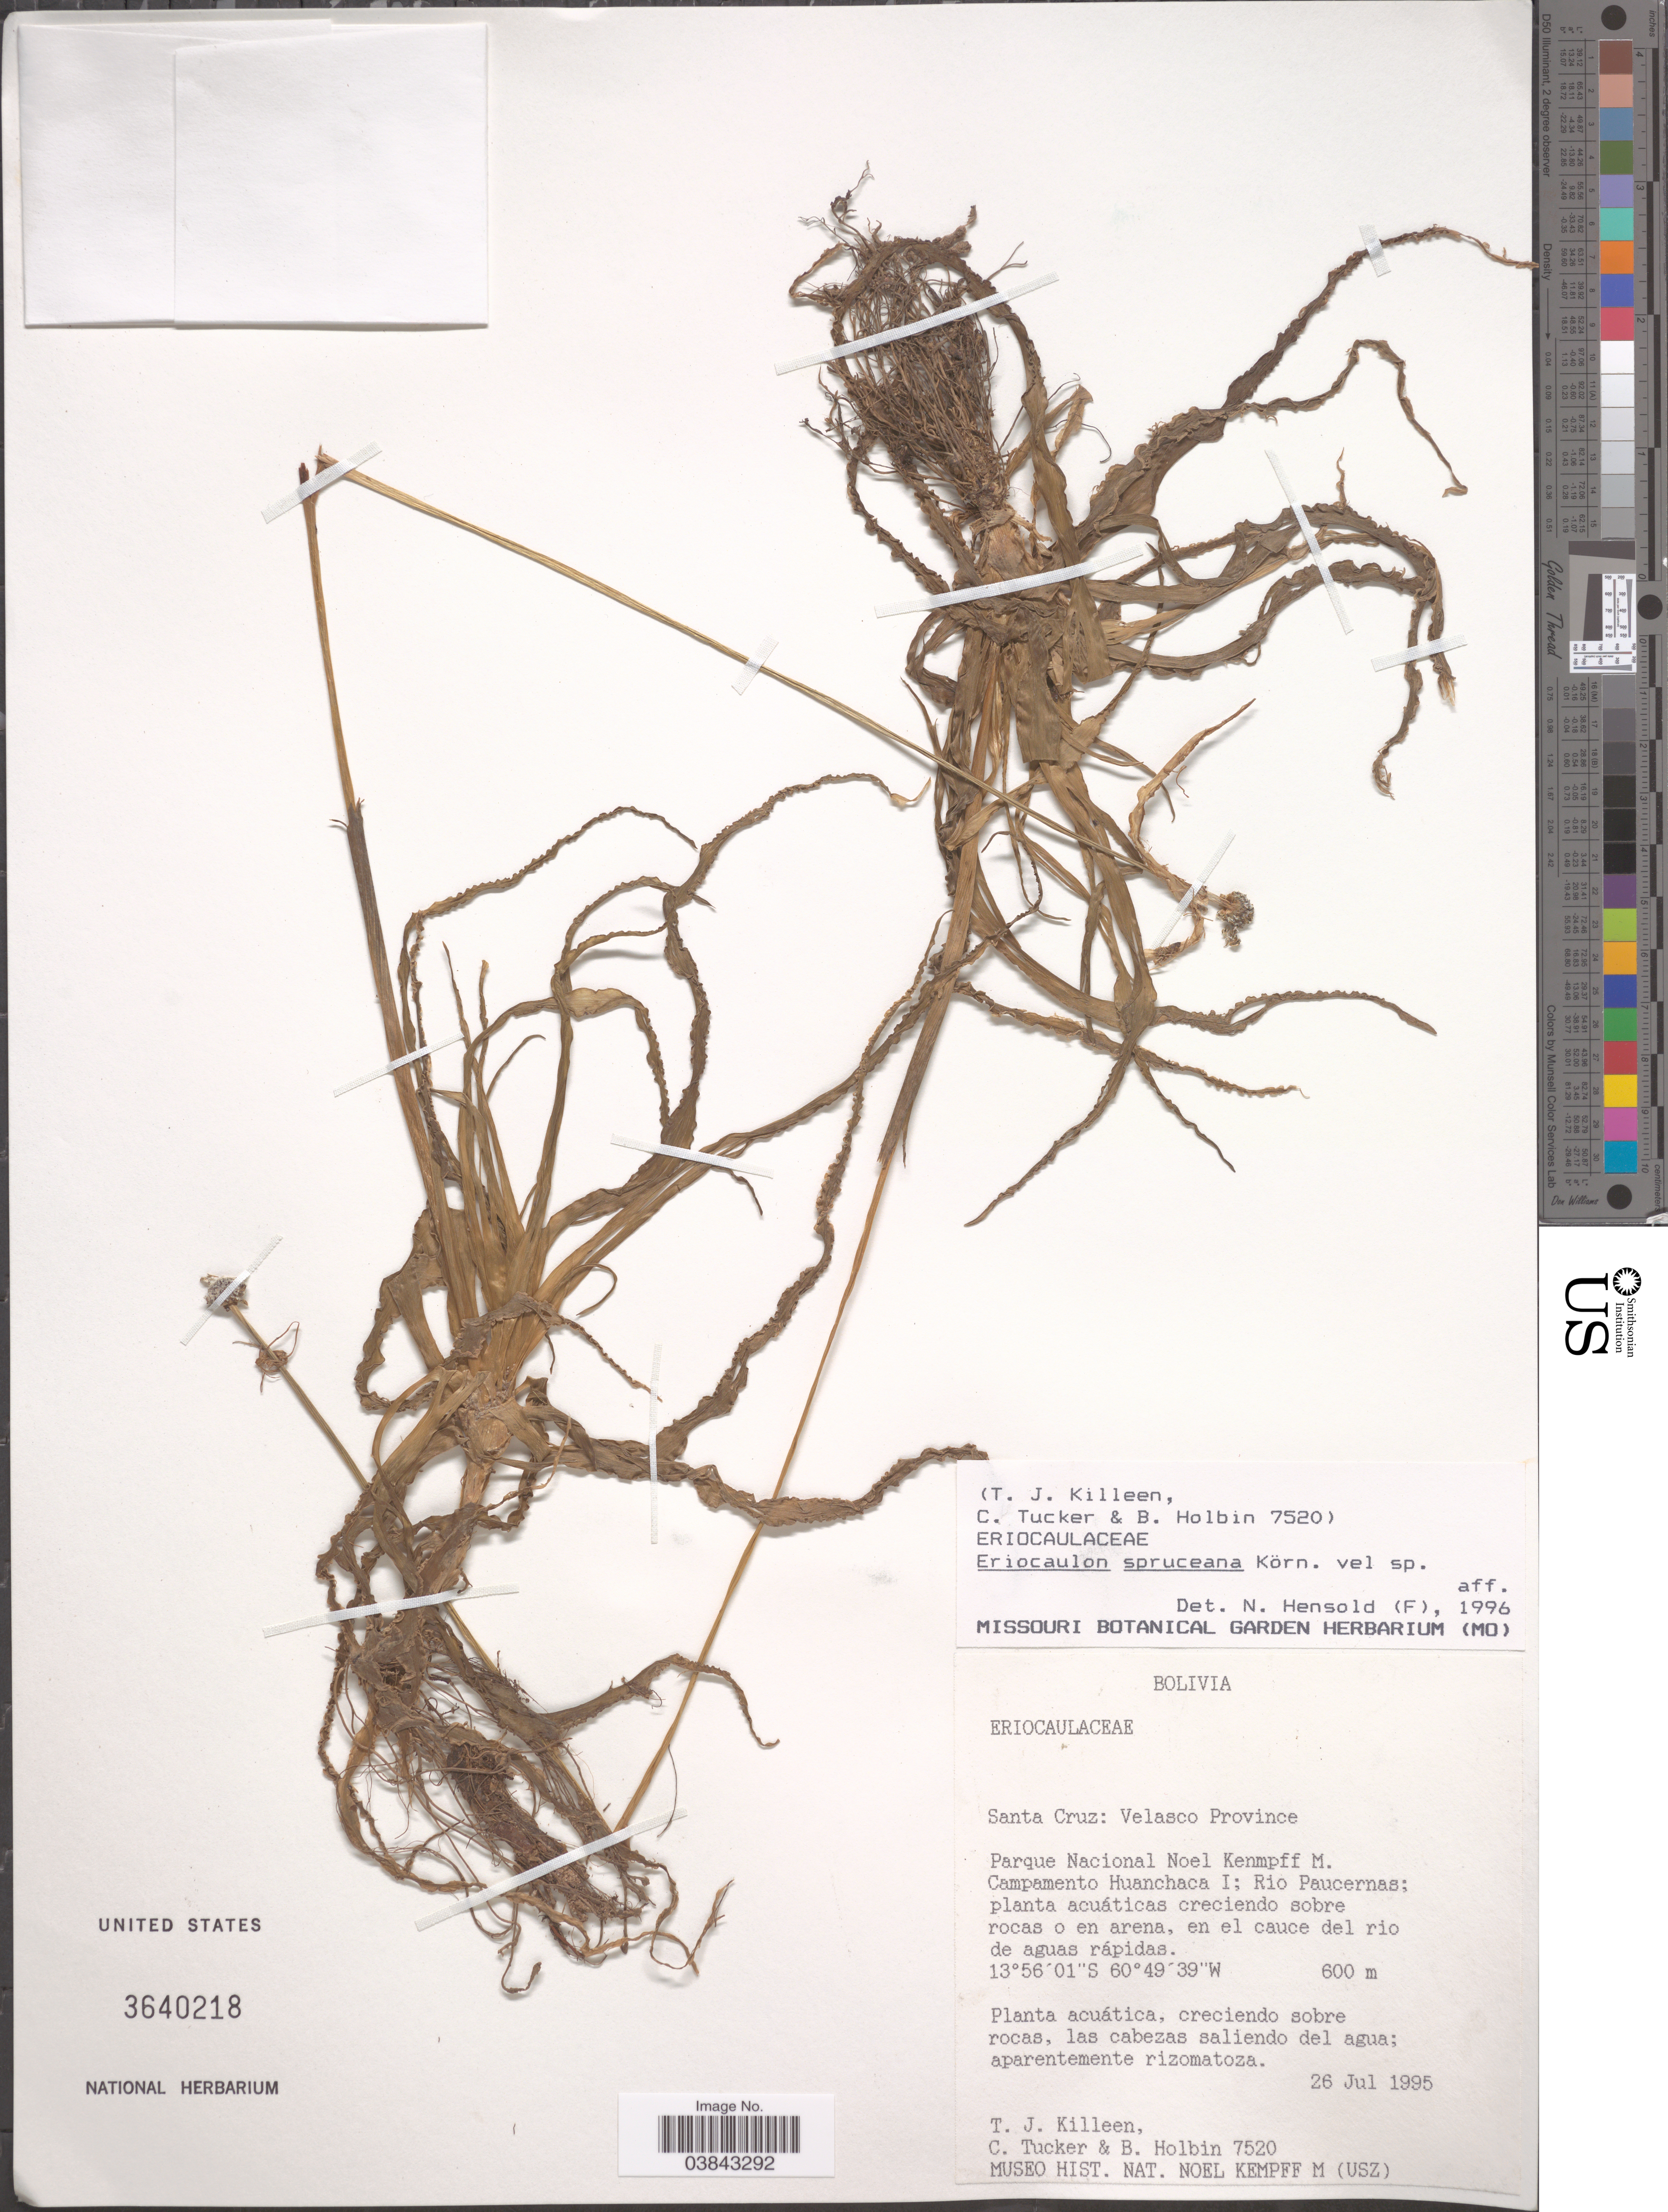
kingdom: Plantae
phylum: Tracheophyta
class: Liliopsida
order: Poales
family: Eriocaulaceae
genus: Eriocaulon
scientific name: Eriocaulon spruceanum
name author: Körn.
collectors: T. J. Killeen, C. Tucker & B. Holbin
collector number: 7520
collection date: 1995-07-26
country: Bolivia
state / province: Santa Cruz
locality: Velasco Province. Parque Nacional Noel Kenmpff M. Campamento Huanchaca I; Rio Paucernas.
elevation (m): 600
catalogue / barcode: US 3640218